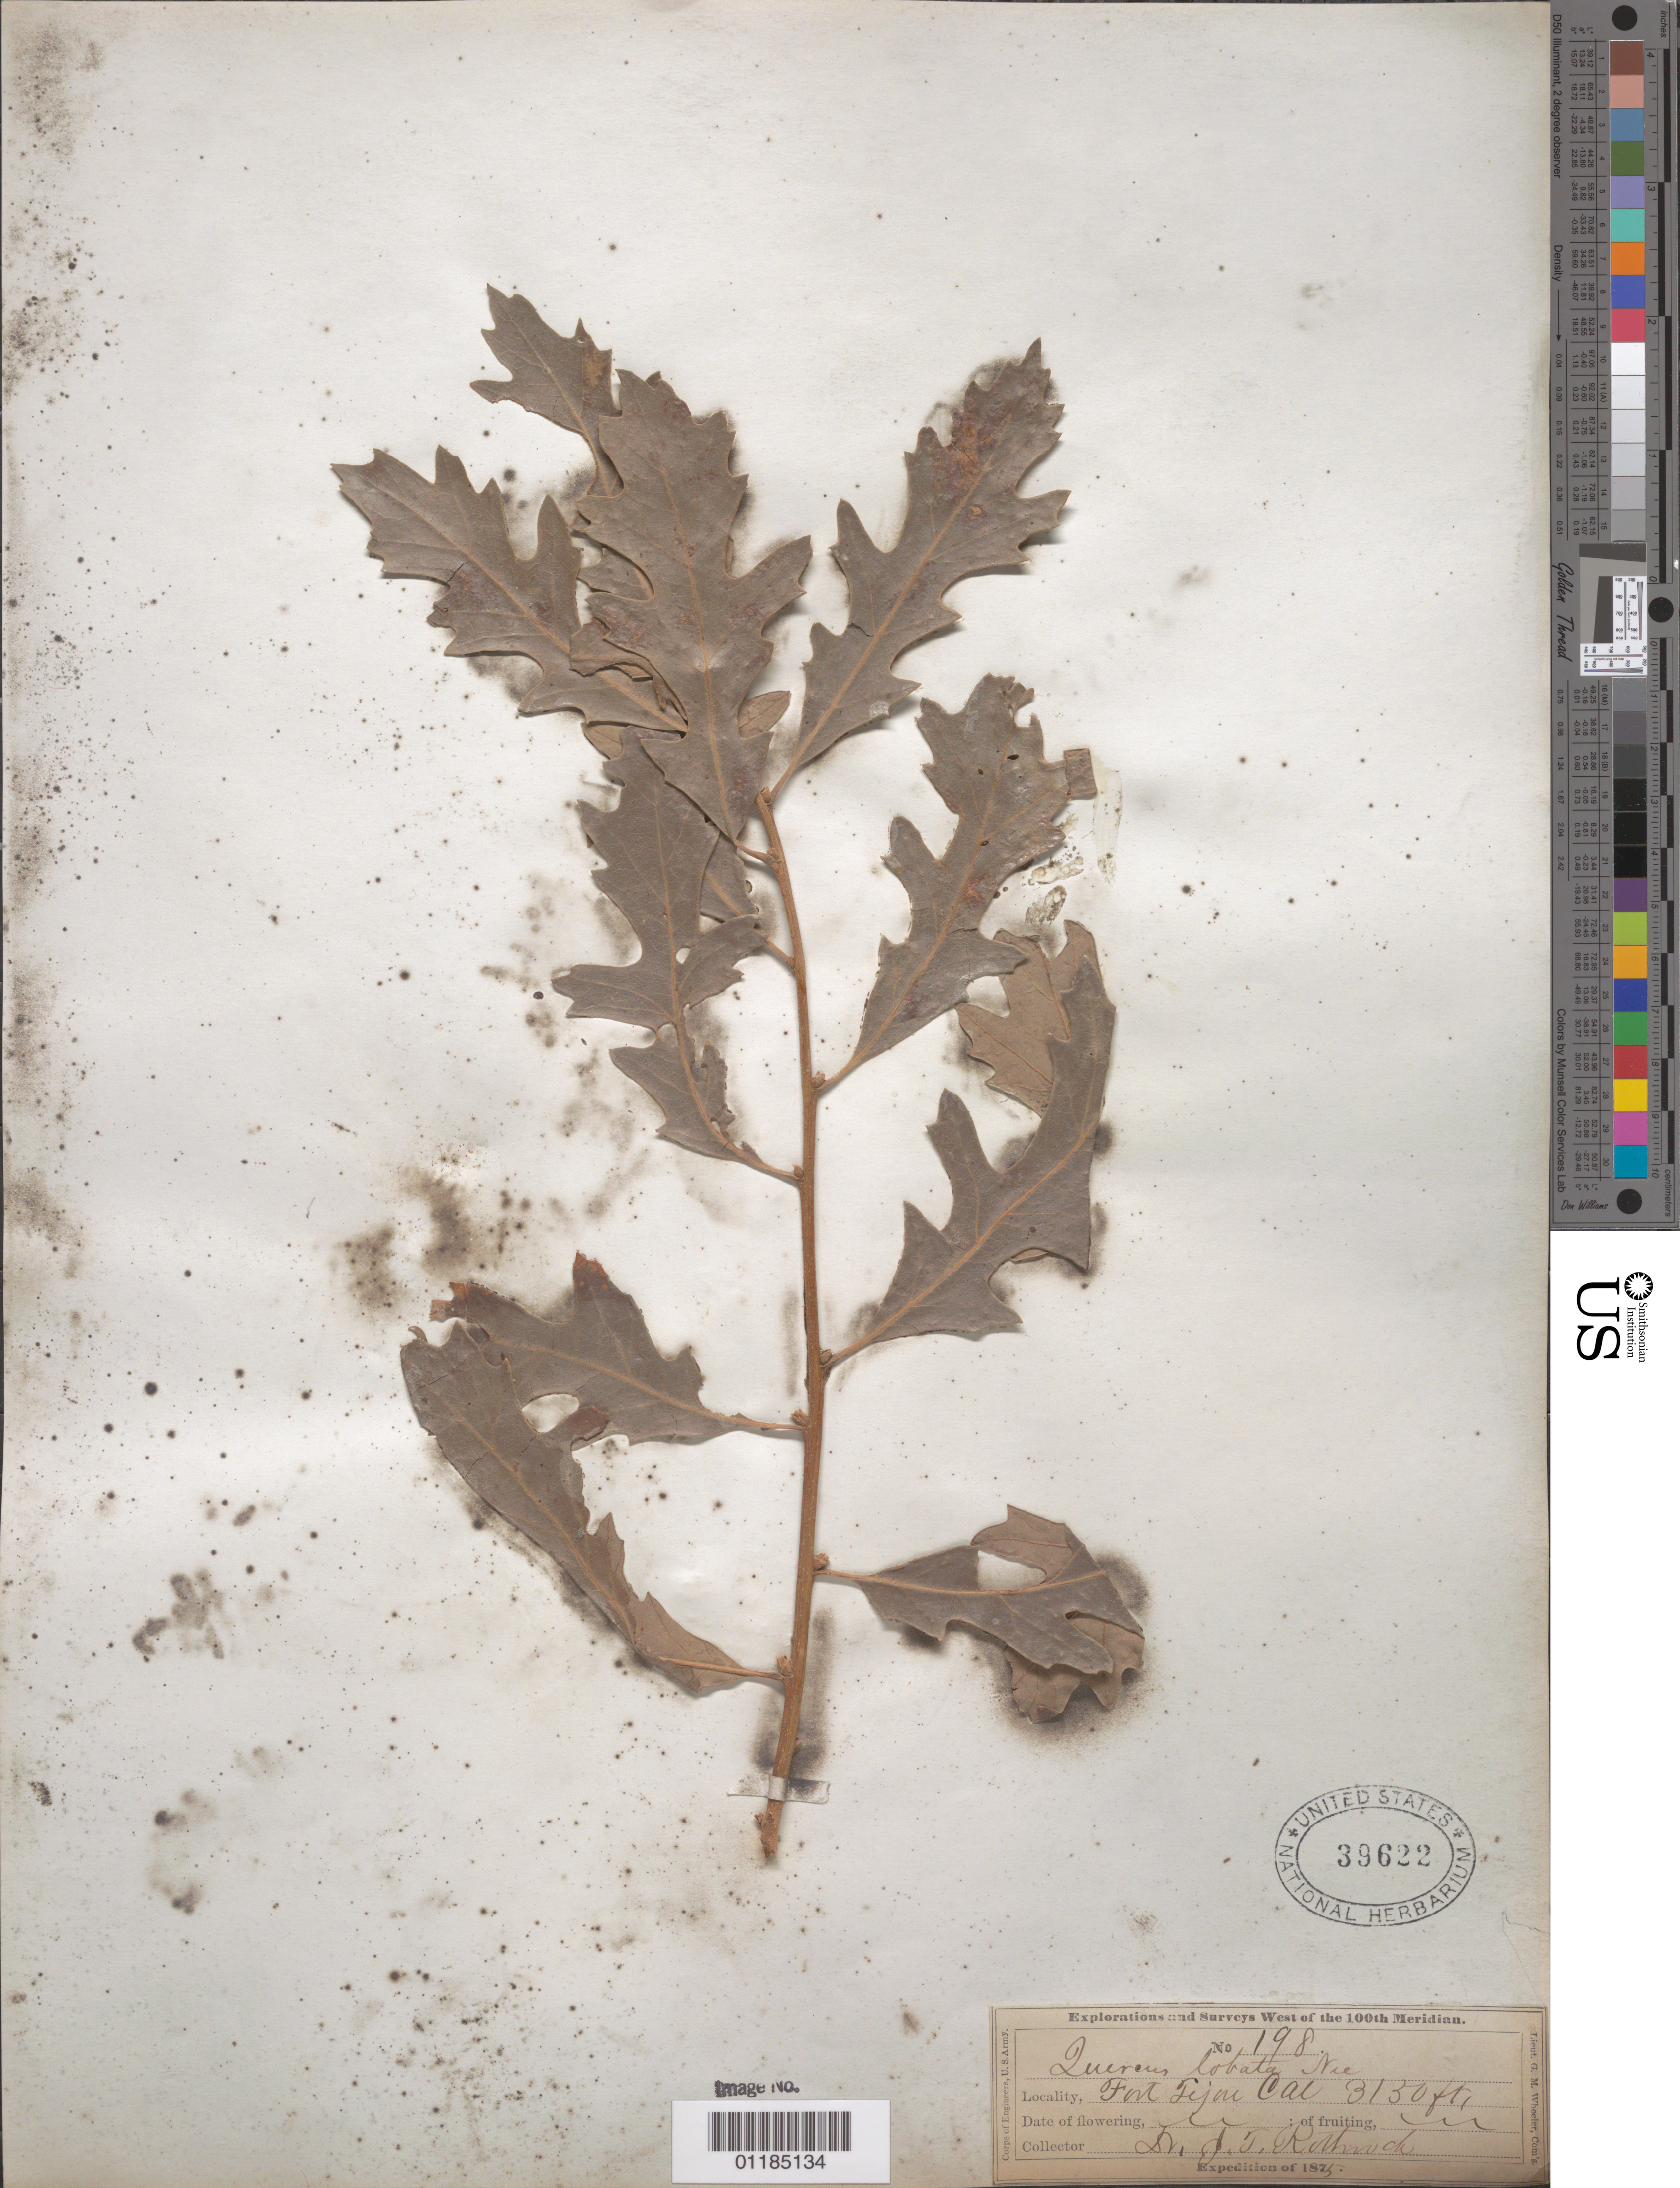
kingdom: Plantae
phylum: Tracheophyta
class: Magnoliopsida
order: Fagales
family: Fagaceae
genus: Quercus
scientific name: Quercus lobata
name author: Née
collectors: J. T. Rothrock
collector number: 198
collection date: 1875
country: United States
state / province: California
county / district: Kern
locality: Fort Tejon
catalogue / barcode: US 39622